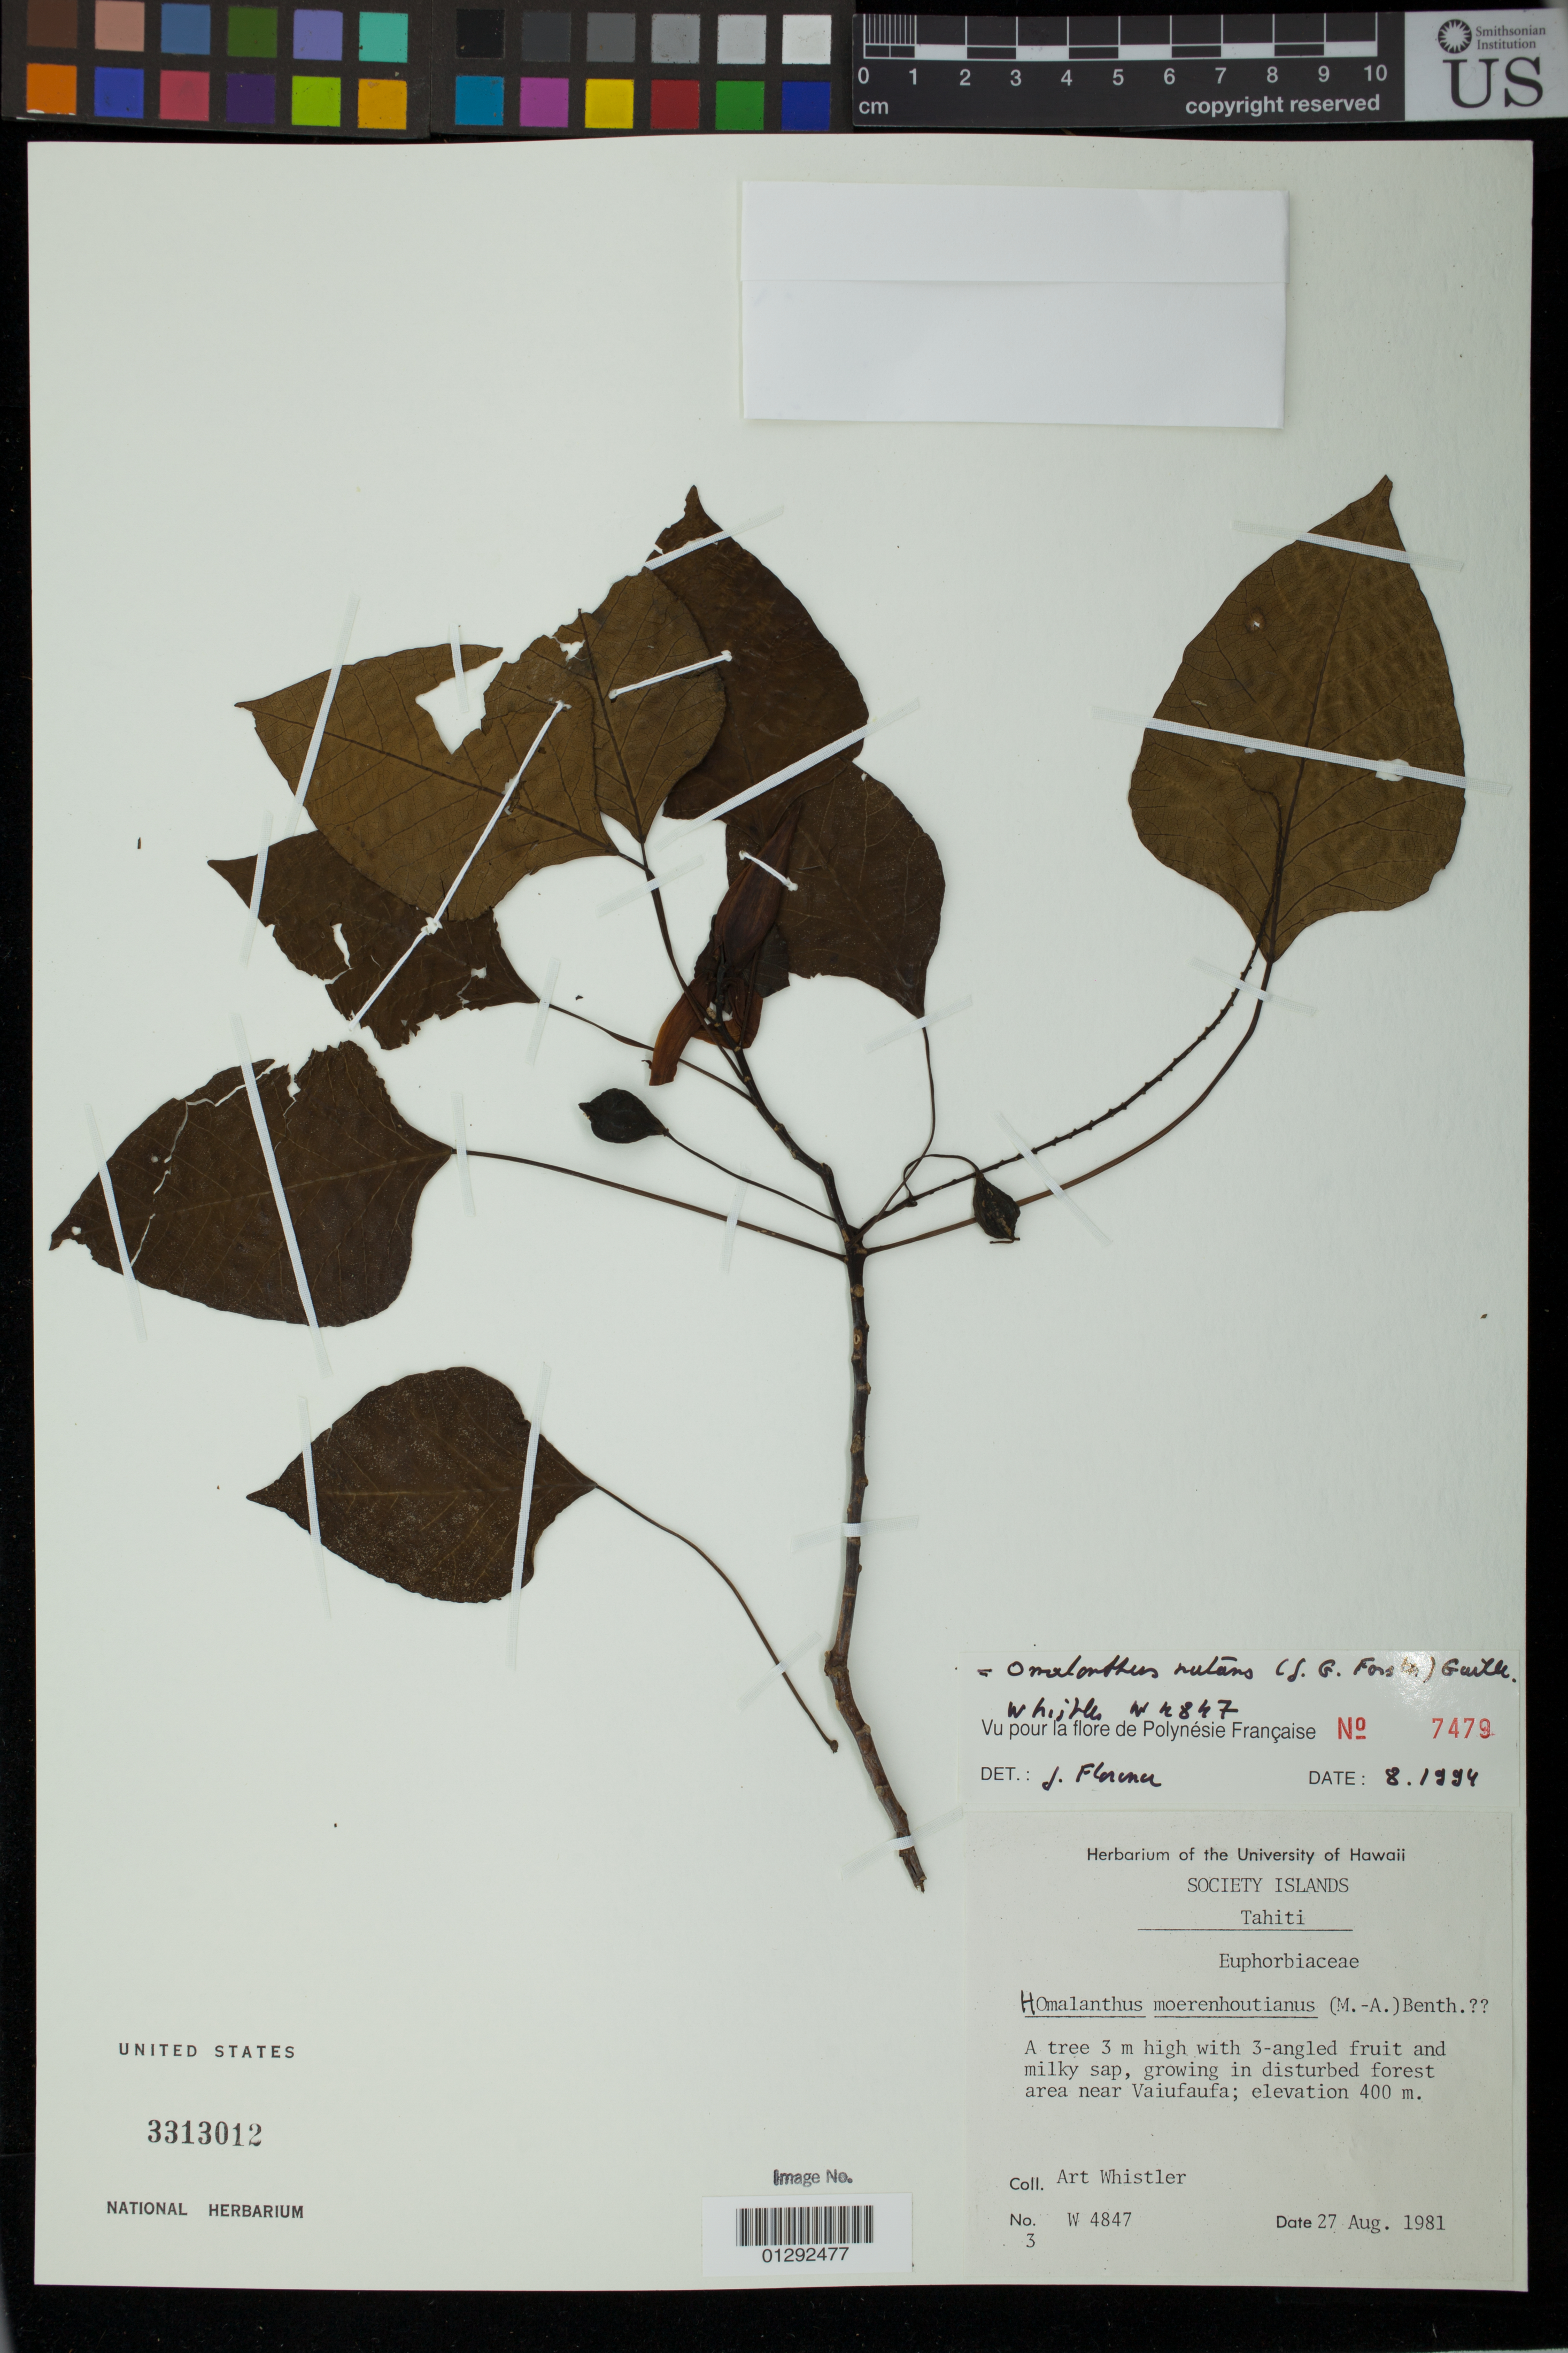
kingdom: Plantae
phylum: Tracheophyta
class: Magnoliopsida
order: Malpighiales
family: Euphorbiaceae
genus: Homalanthus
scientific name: Homalanthus nutans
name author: (G. Forst.) Guill.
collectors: A. Whistler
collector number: W 4847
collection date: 1981-08-27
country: French Polynesia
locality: Society Islands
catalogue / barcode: US 3313012